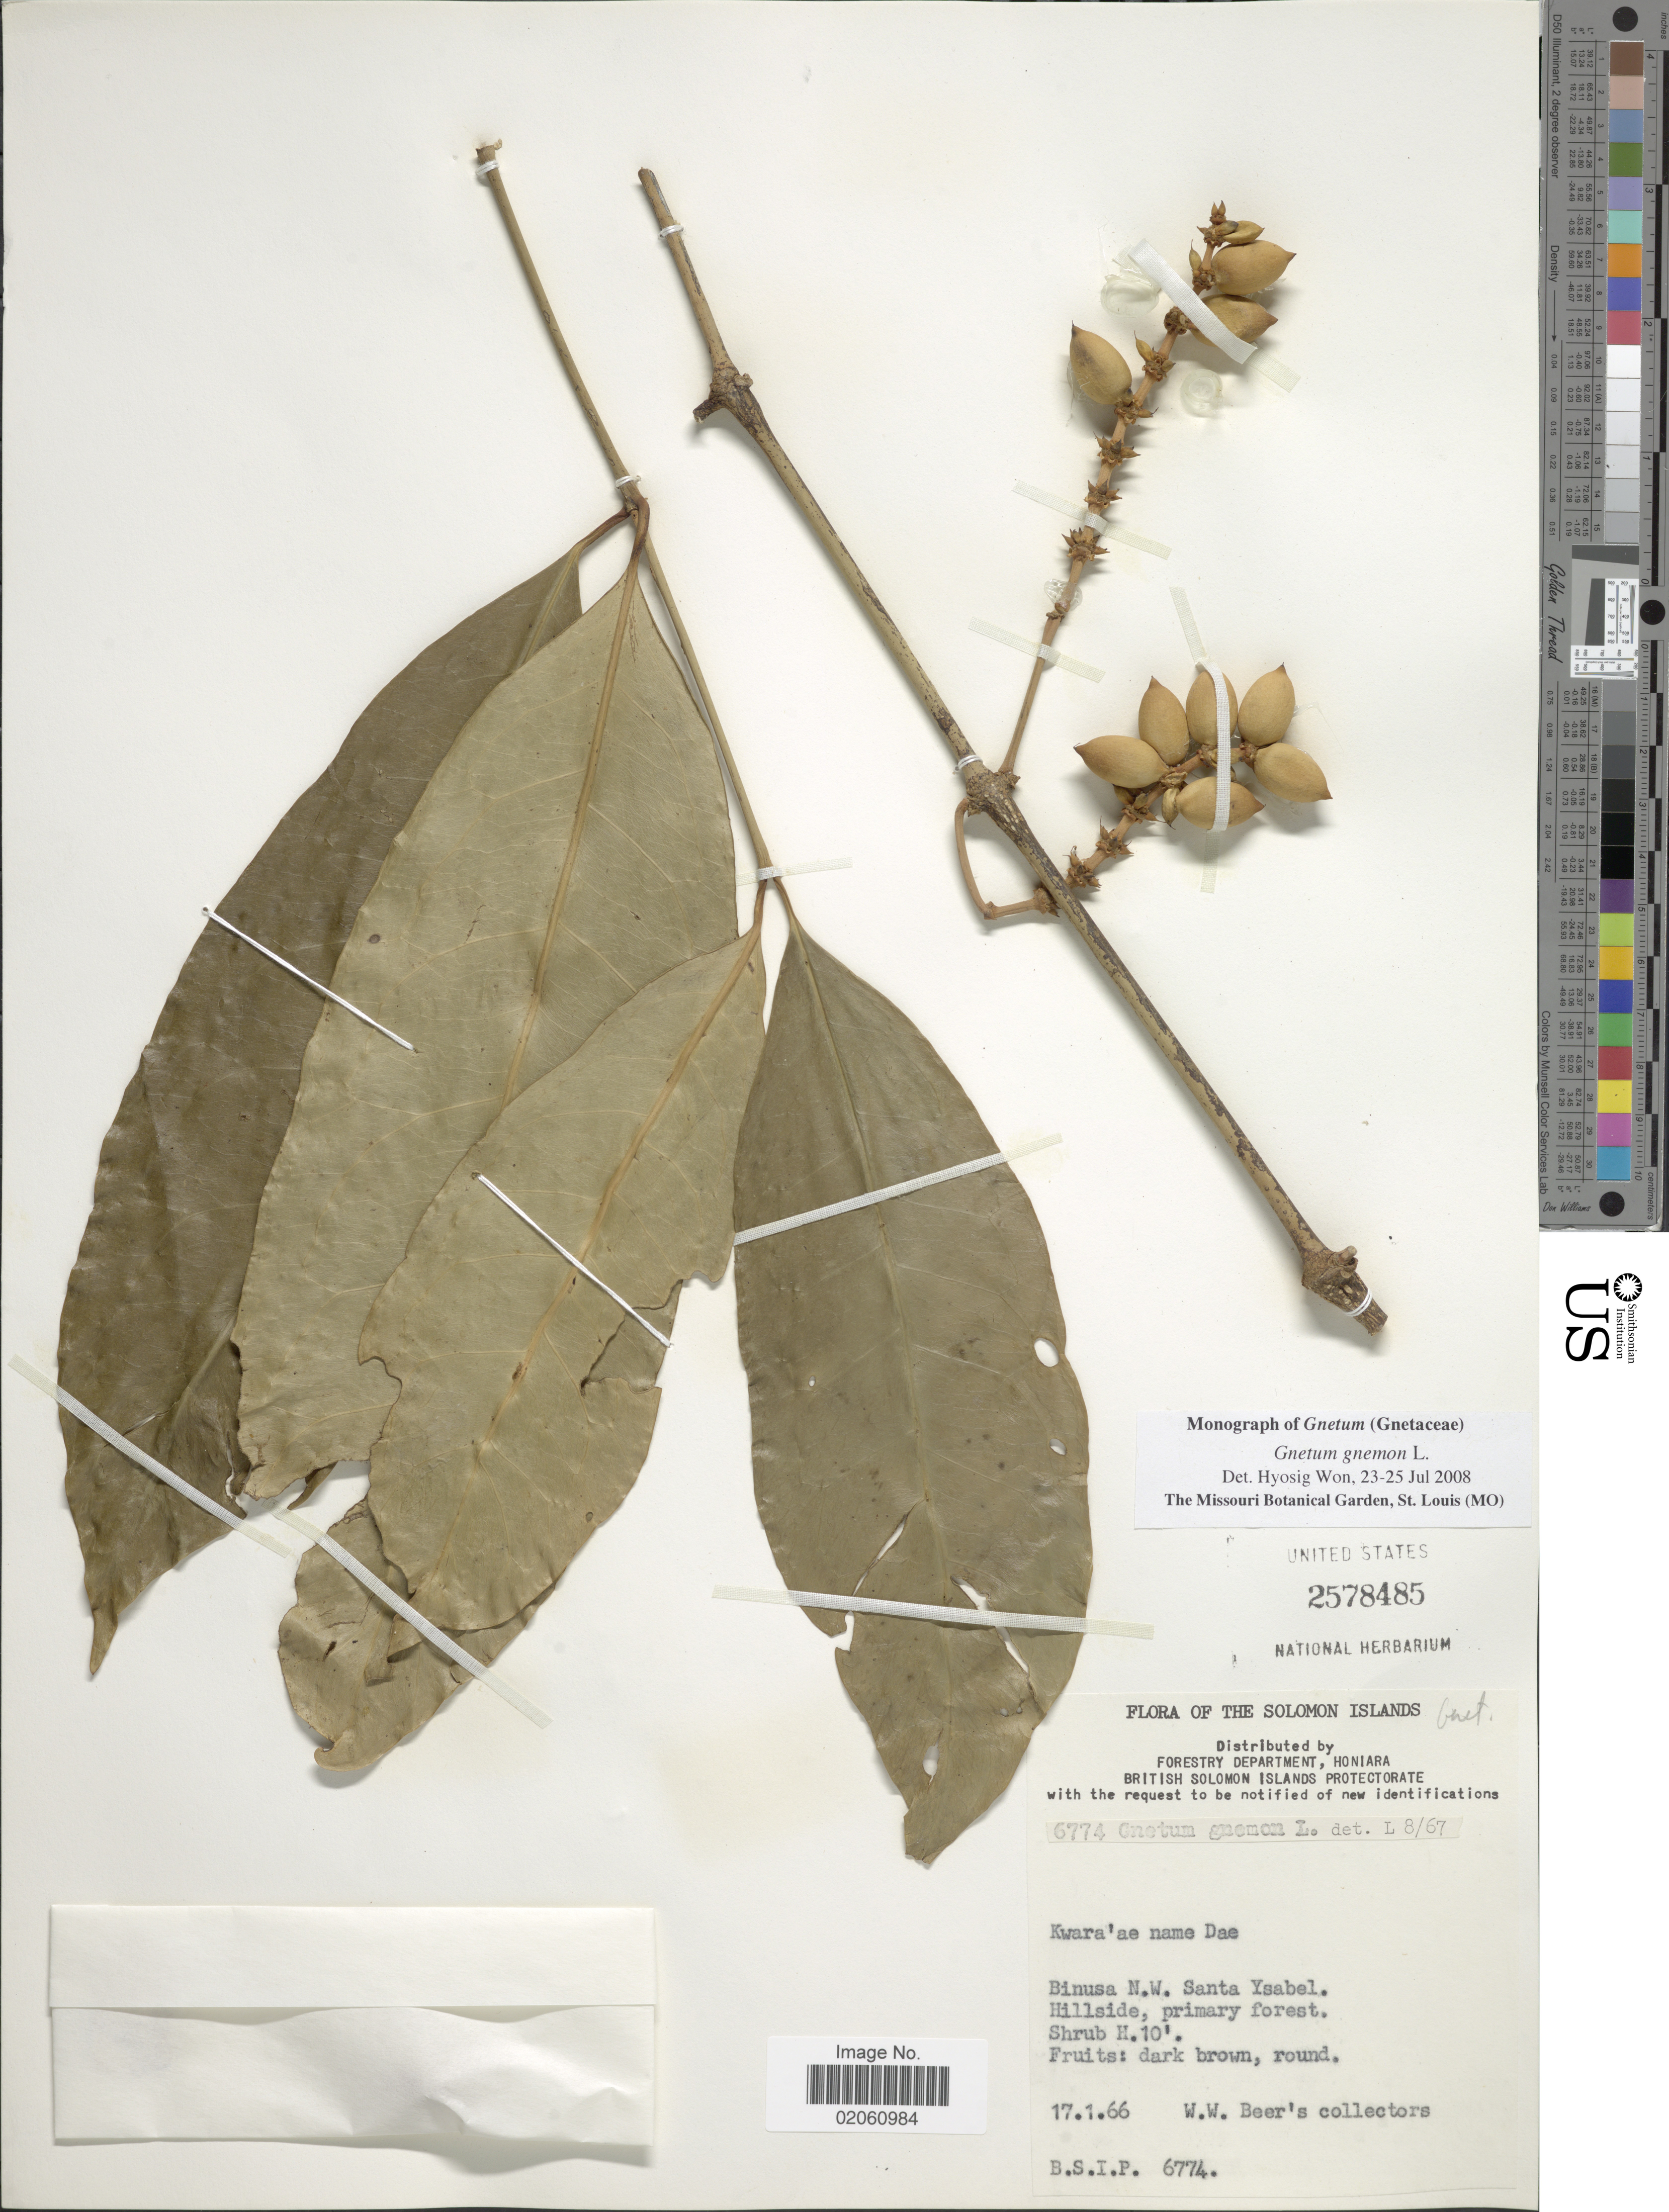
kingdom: Plantae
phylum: Tracheophyta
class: Gnetopsida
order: Gnetales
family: Gnetaceae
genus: Gnetum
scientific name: Gnetum gnemon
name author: L.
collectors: W. Beer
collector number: B.S.I.P. 6774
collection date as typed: Transcribed d/m/y: 17/1/66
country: Solomon Islands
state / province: Solomon Islands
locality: Binusa N.W. Santa Ysabel. Hillside, primary forest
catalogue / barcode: US 2578485